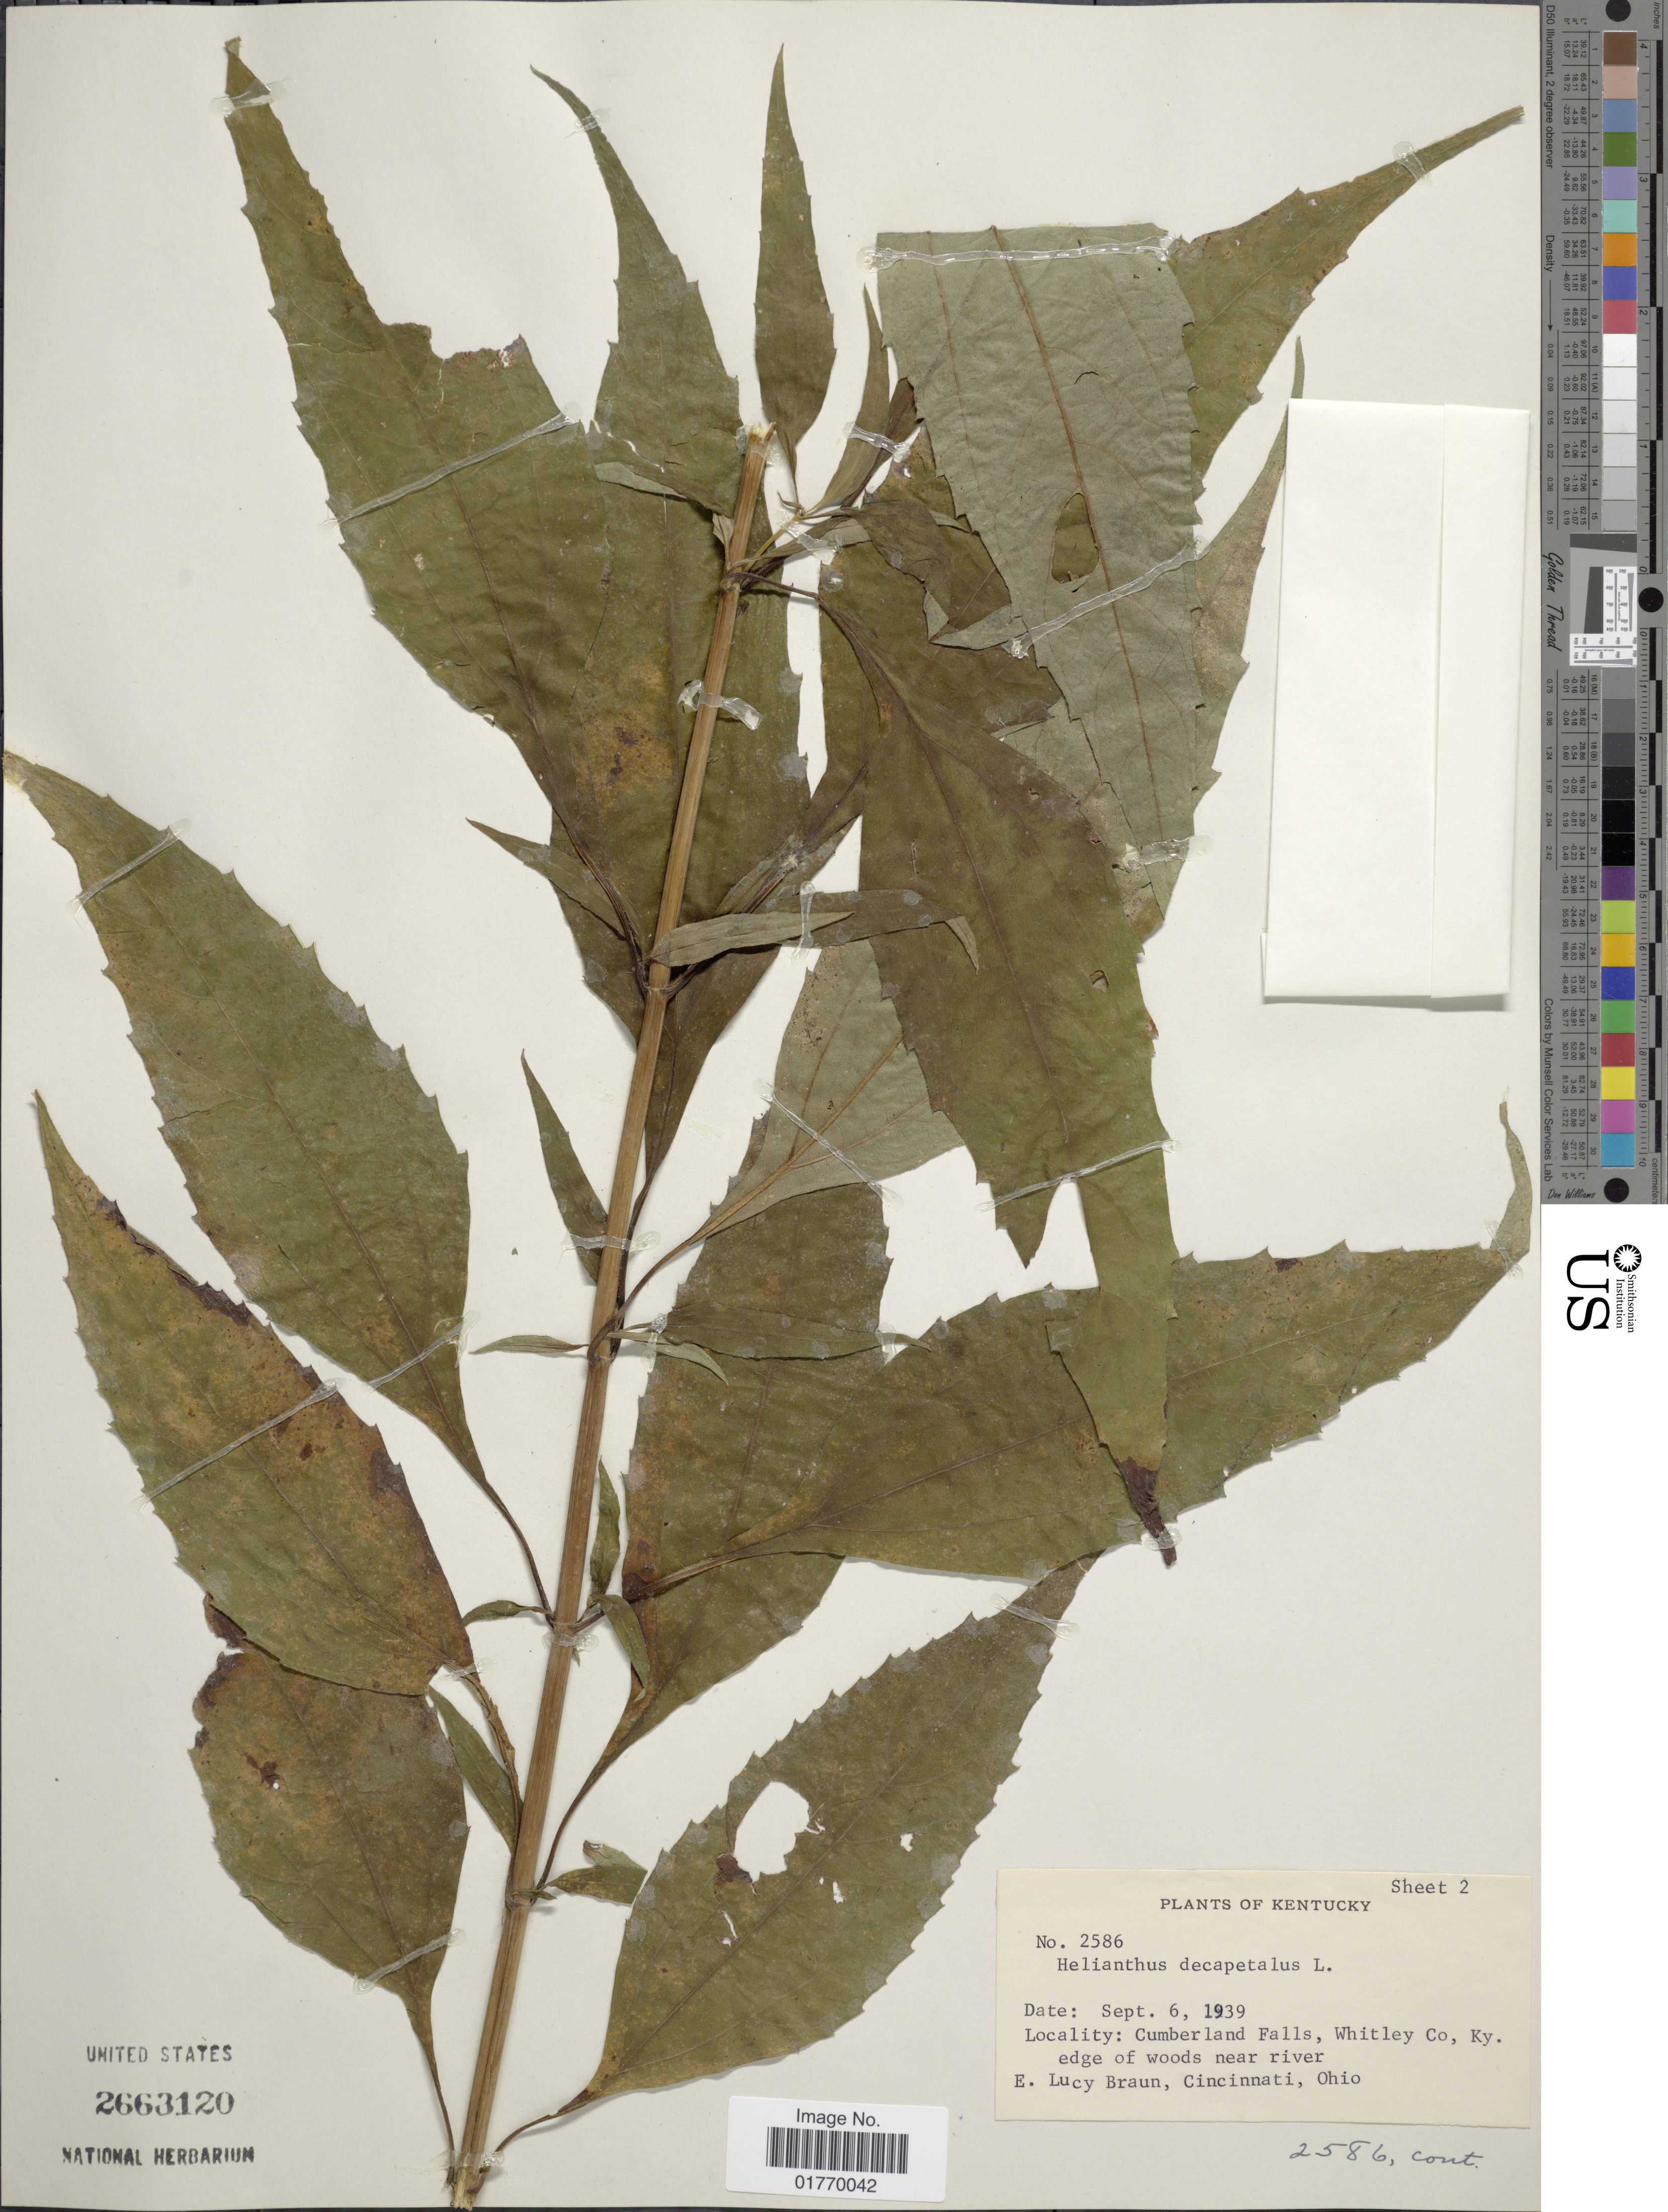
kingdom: Plantae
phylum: Tracheophyta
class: Magnoliopsida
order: Asterales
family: Asteraceae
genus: Helianthus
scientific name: Helianthus decapetalus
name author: L.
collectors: E. L. Braun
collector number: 2586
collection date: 1939-09-06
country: United States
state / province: Kentucky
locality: Cumberland Falls, Whitley Co., Ky edge of woods near river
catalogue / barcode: US 2663120